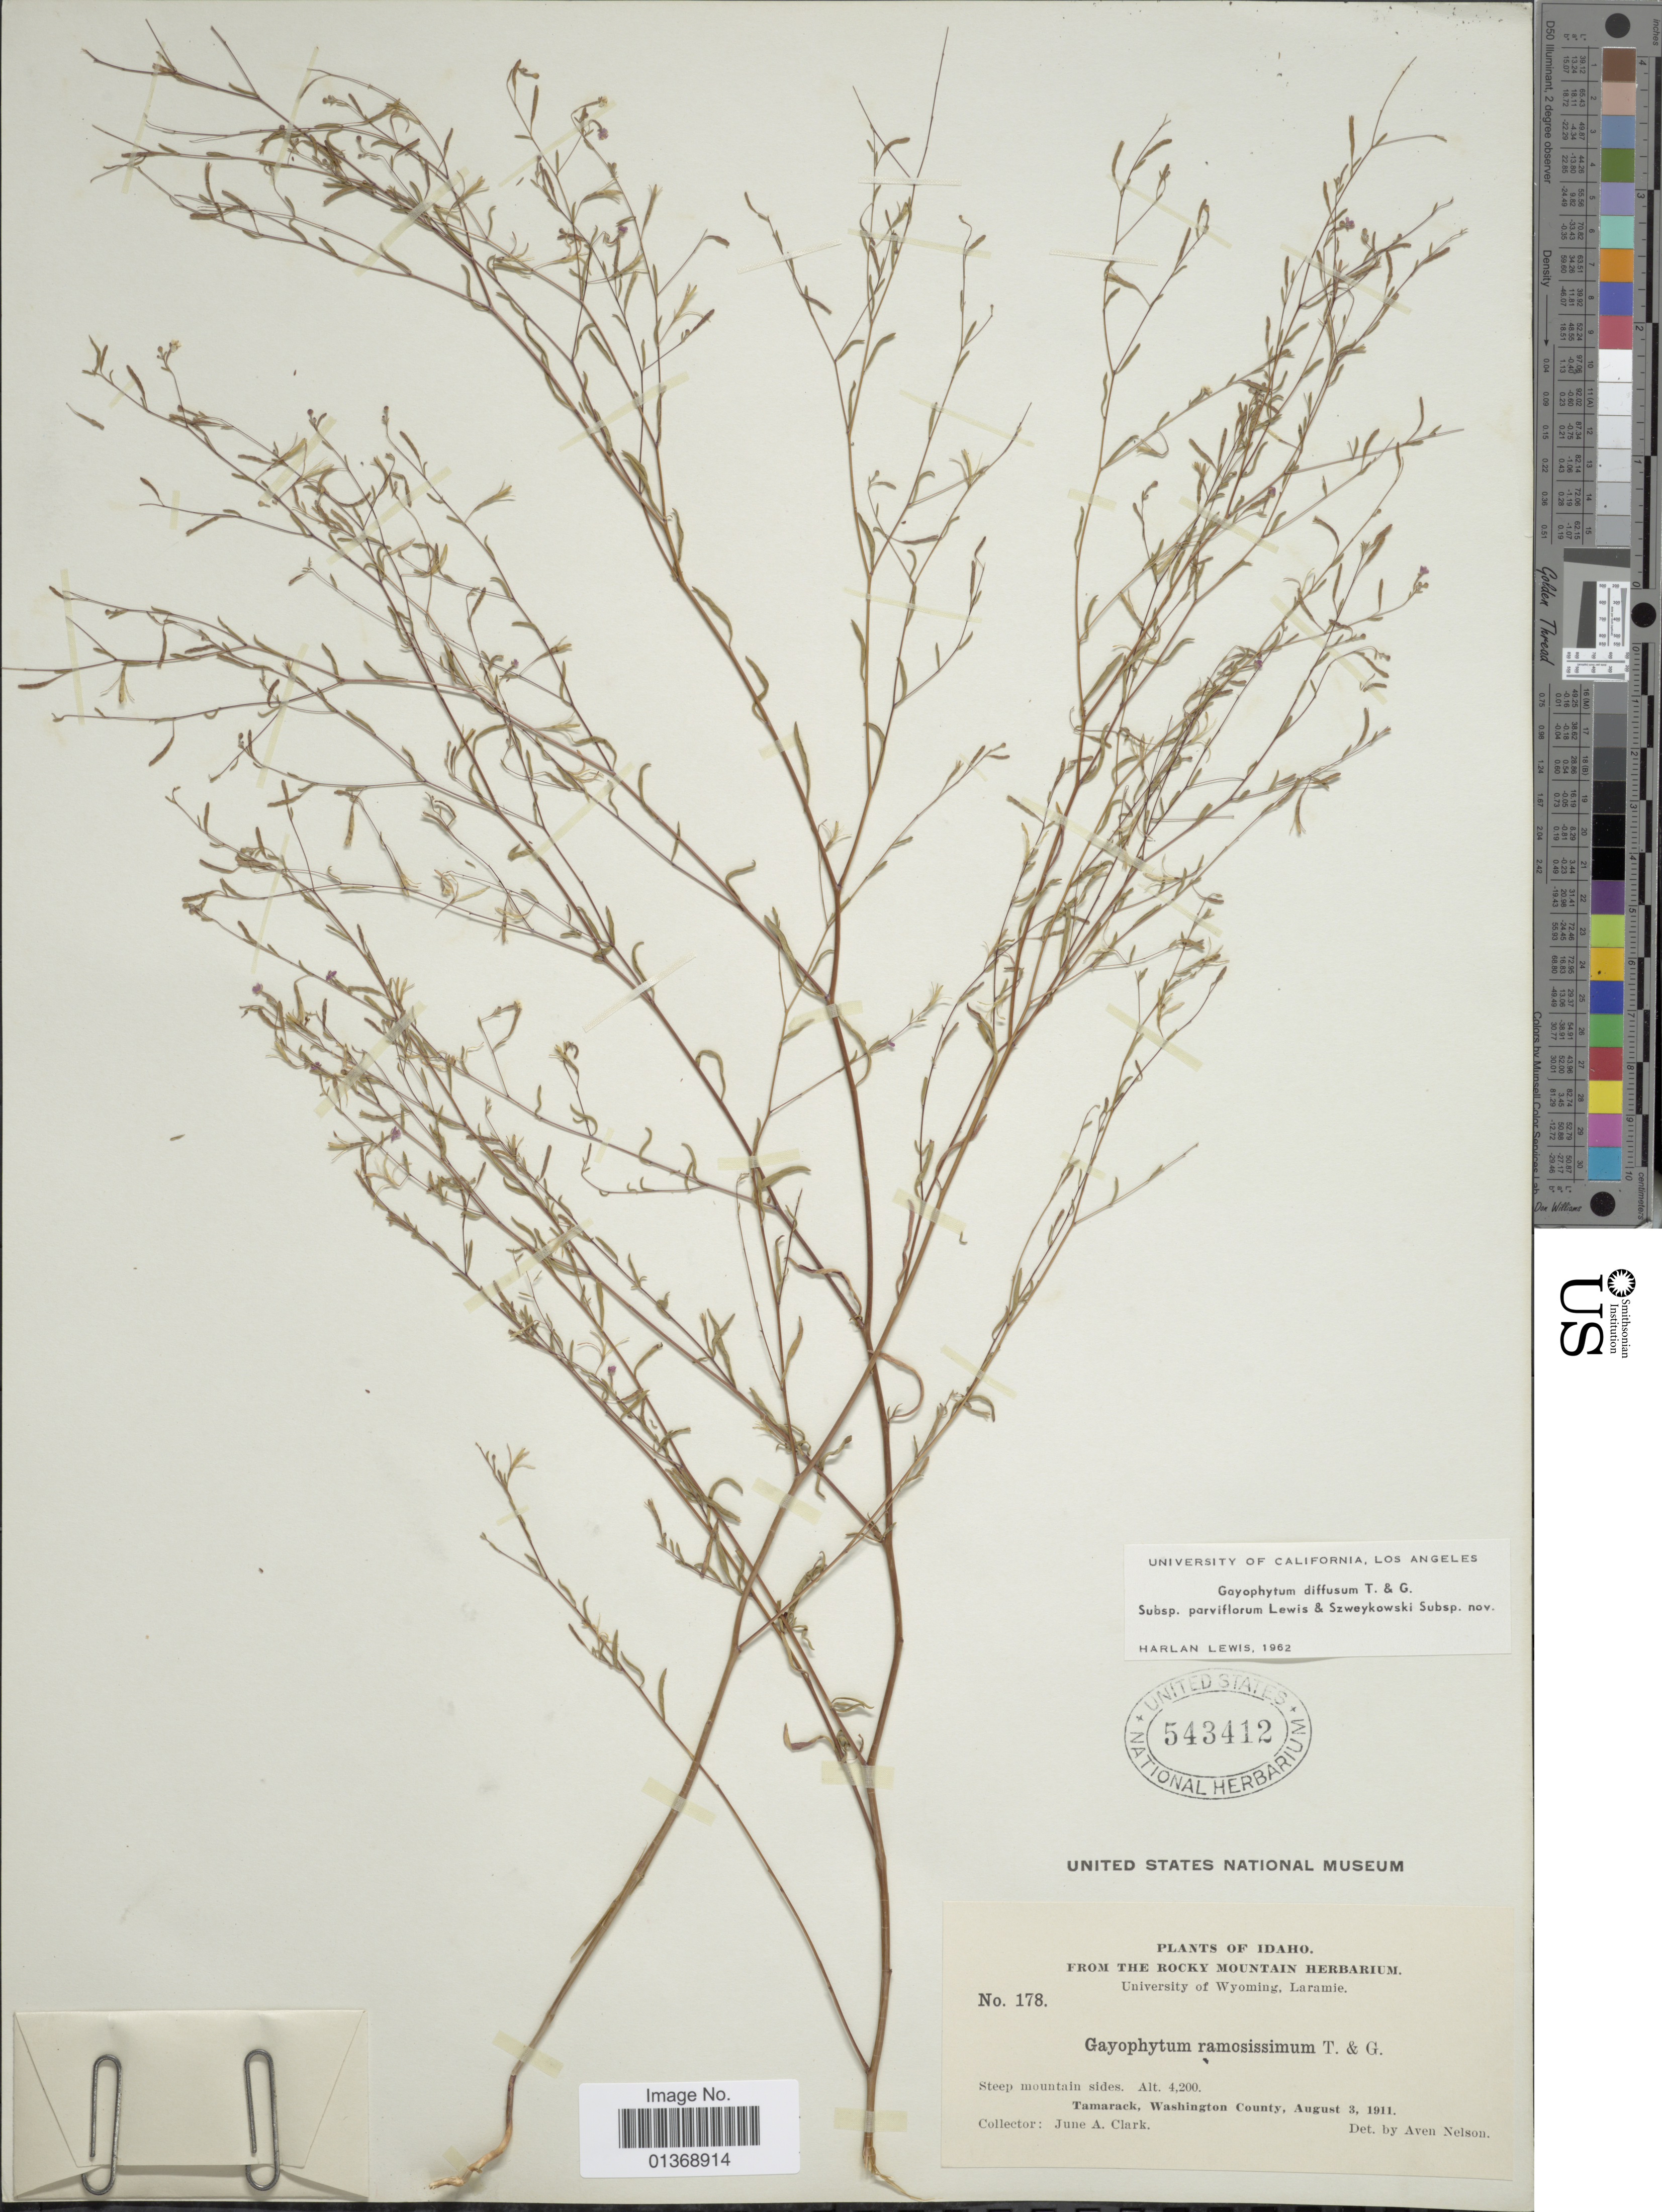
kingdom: Plantae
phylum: Tracheophyta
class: Magnoliopsida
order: Myrtales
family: Onagraceae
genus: Gayophytum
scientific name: Gayophytum diffusum subsp. parviflorum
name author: F. H. Lewis & Szweyk.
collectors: J. A. Clark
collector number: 178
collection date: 1911-08-03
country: United States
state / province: Idaho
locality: Tamarack, Washington County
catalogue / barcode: US 543412